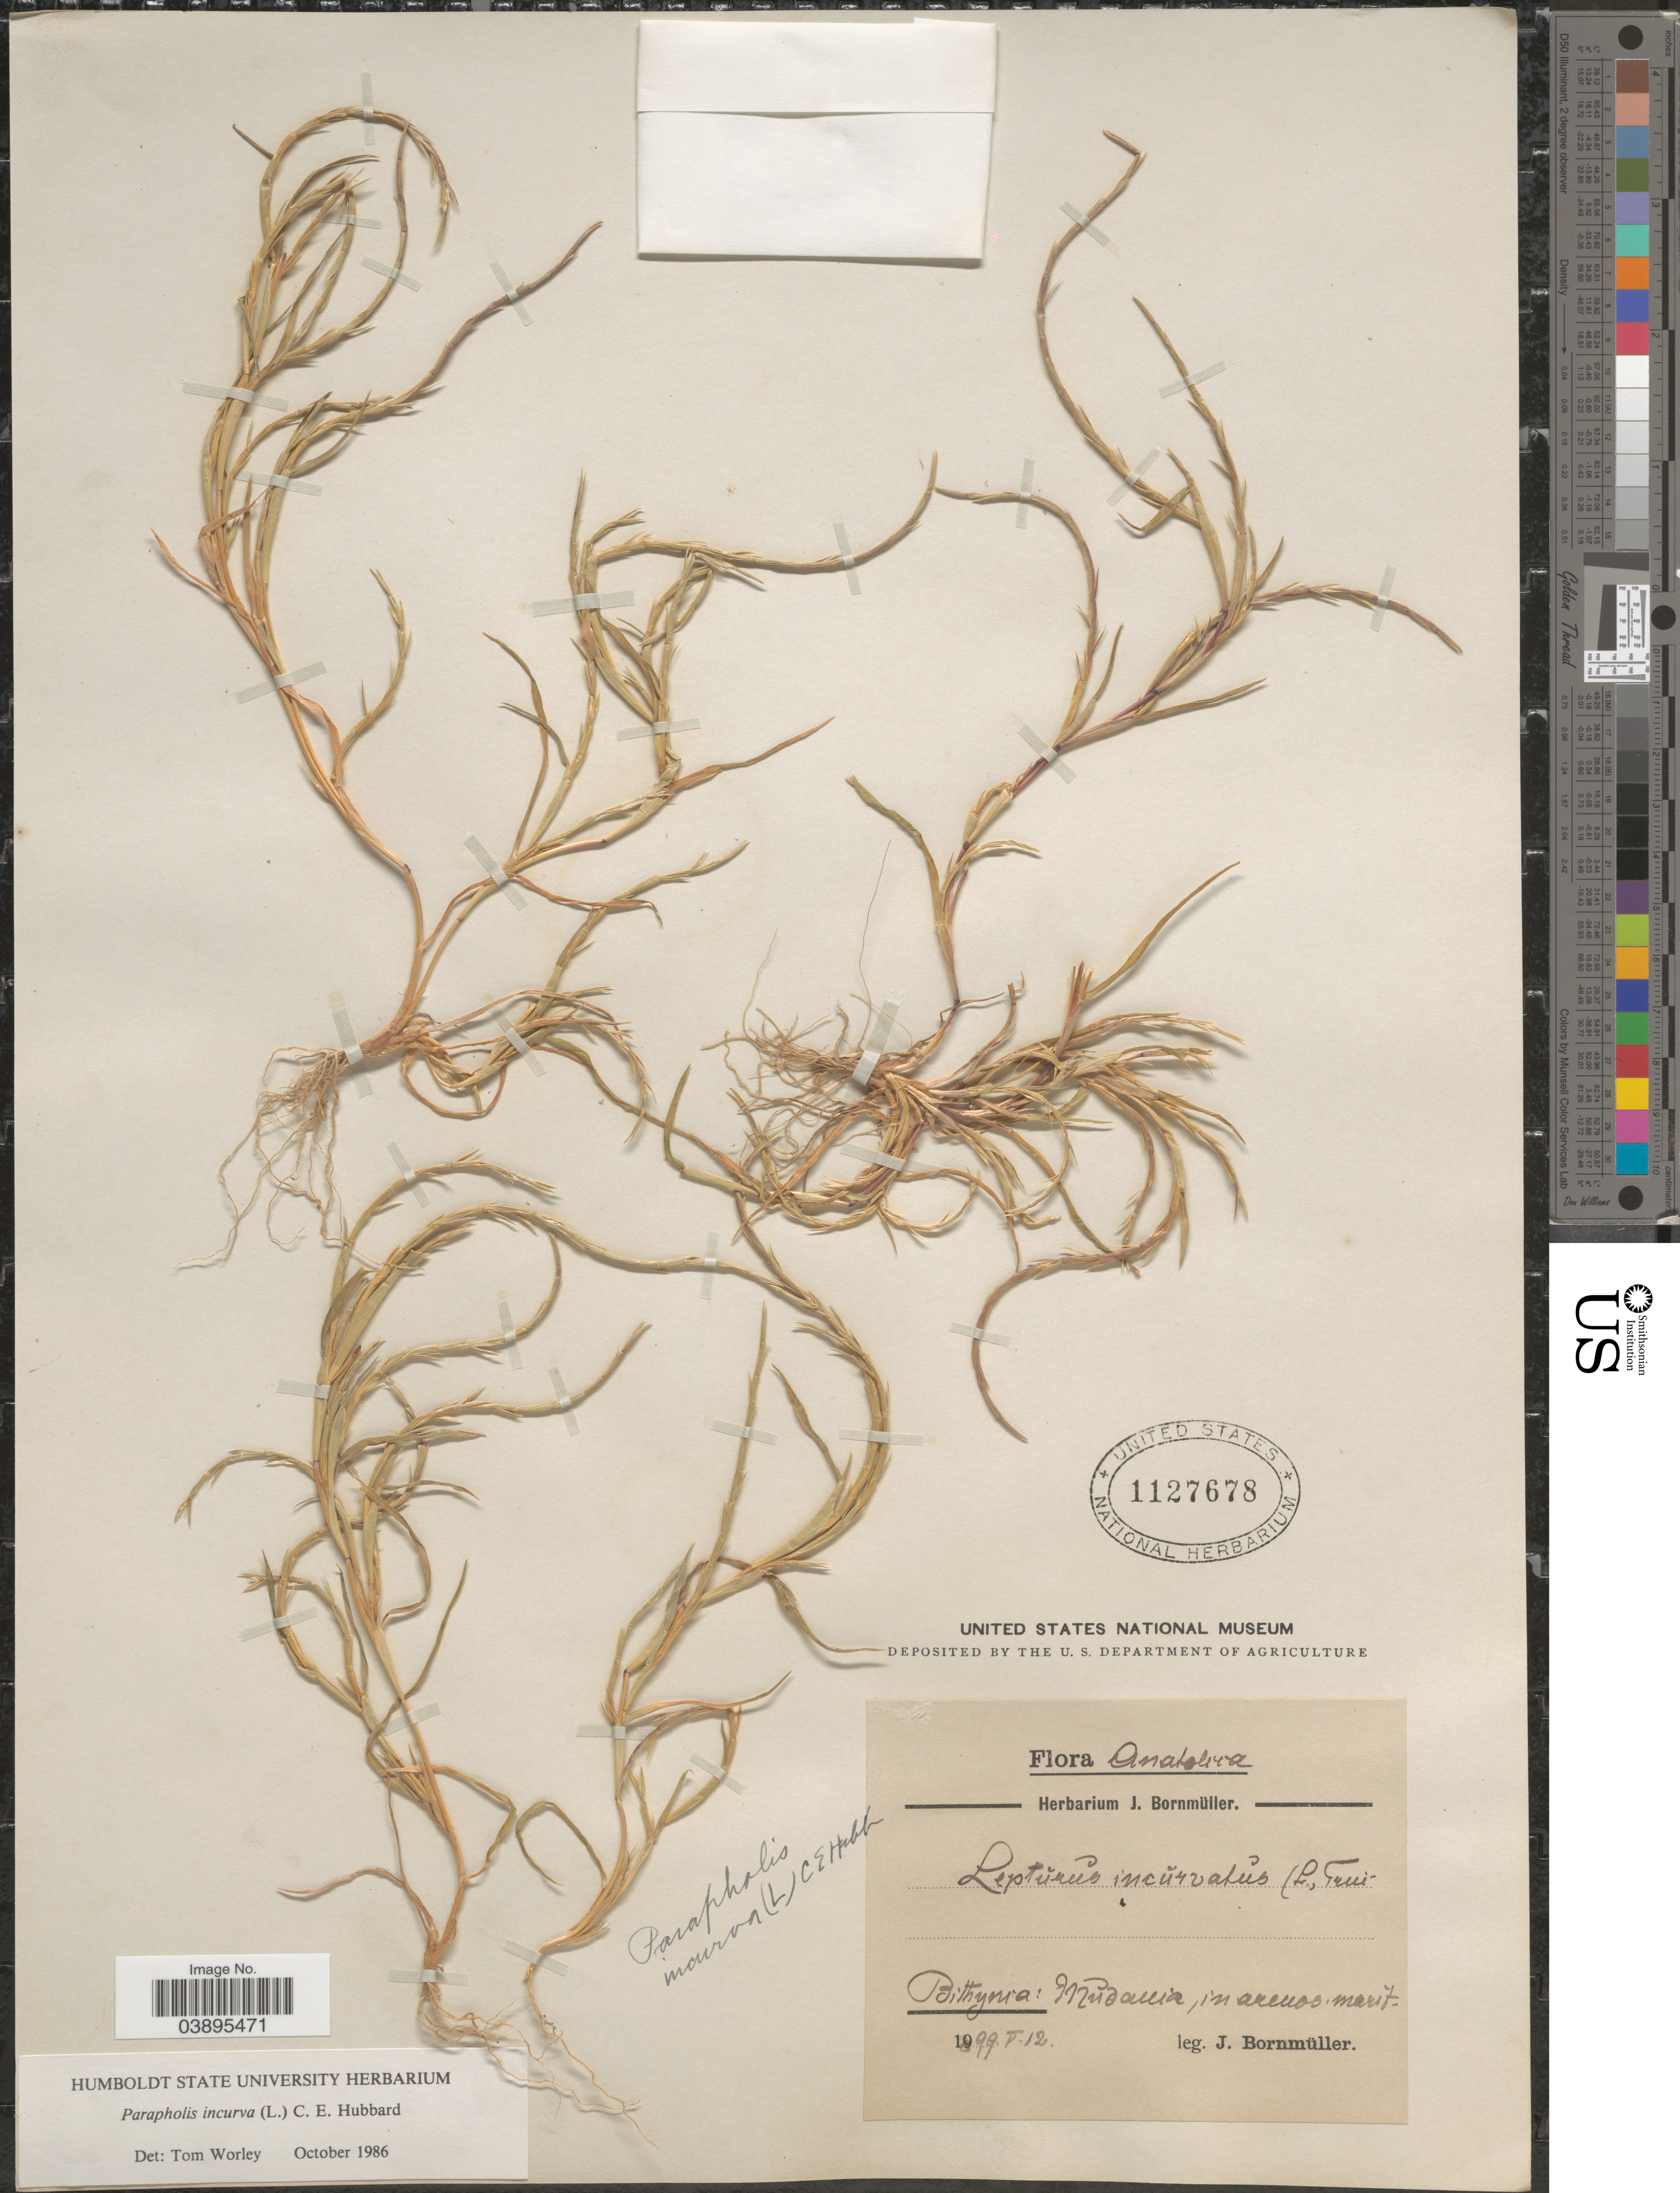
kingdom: Plantae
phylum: Tracheophyta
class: Liliopsida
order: Poales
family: Poaceae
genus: Parapholis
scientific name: Parapholis incurva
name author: (L.) C.E. Hubb.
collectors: J. Bornmüller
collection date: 1899-05-12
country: Turkey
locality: Anatolica. Bithynia: Mudania, in arenosis. marit.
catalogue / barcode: US 1127678